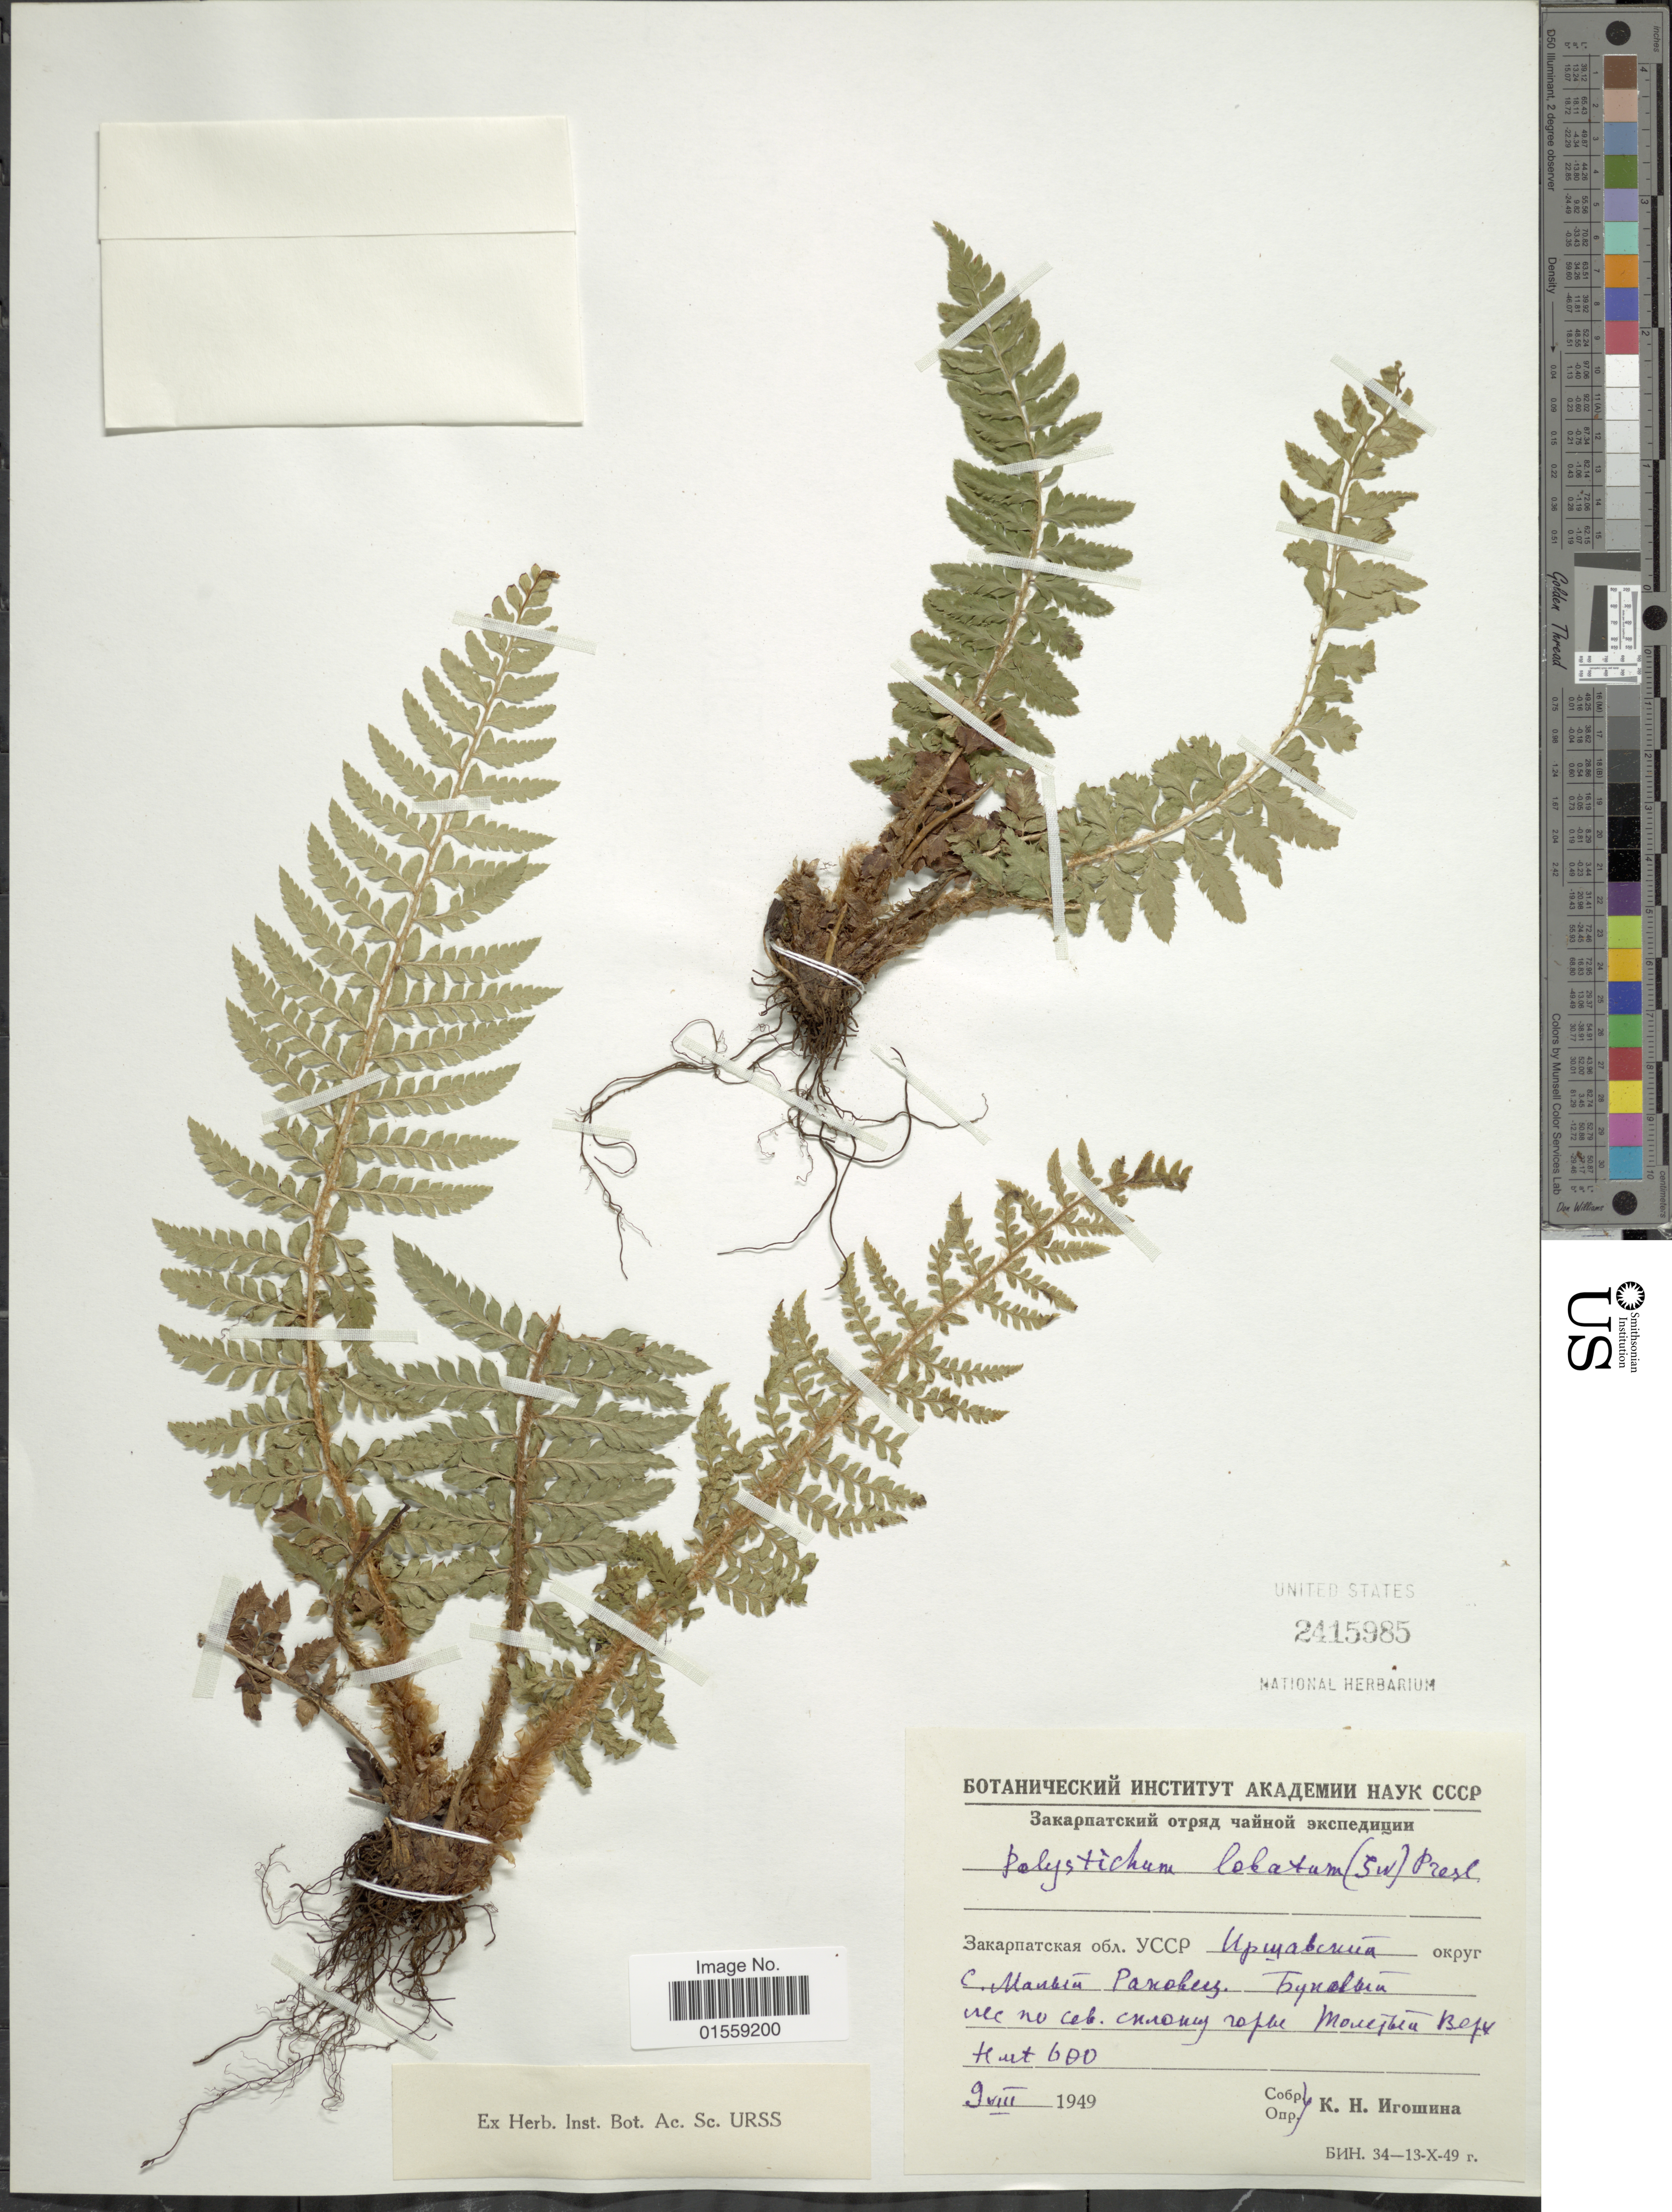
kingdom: Plantae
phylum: Tracheophyta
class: Polypodiopsida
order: Polypodiales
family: Dryopteridaceae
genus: Polystichum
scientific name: Polystichum lobatum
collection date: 1949-08-09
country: Ukraine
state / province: Zakarpattya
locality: Malyy Rakovets, north slope of Mt. Tolstyy Verkh.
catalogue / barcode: US 2415985